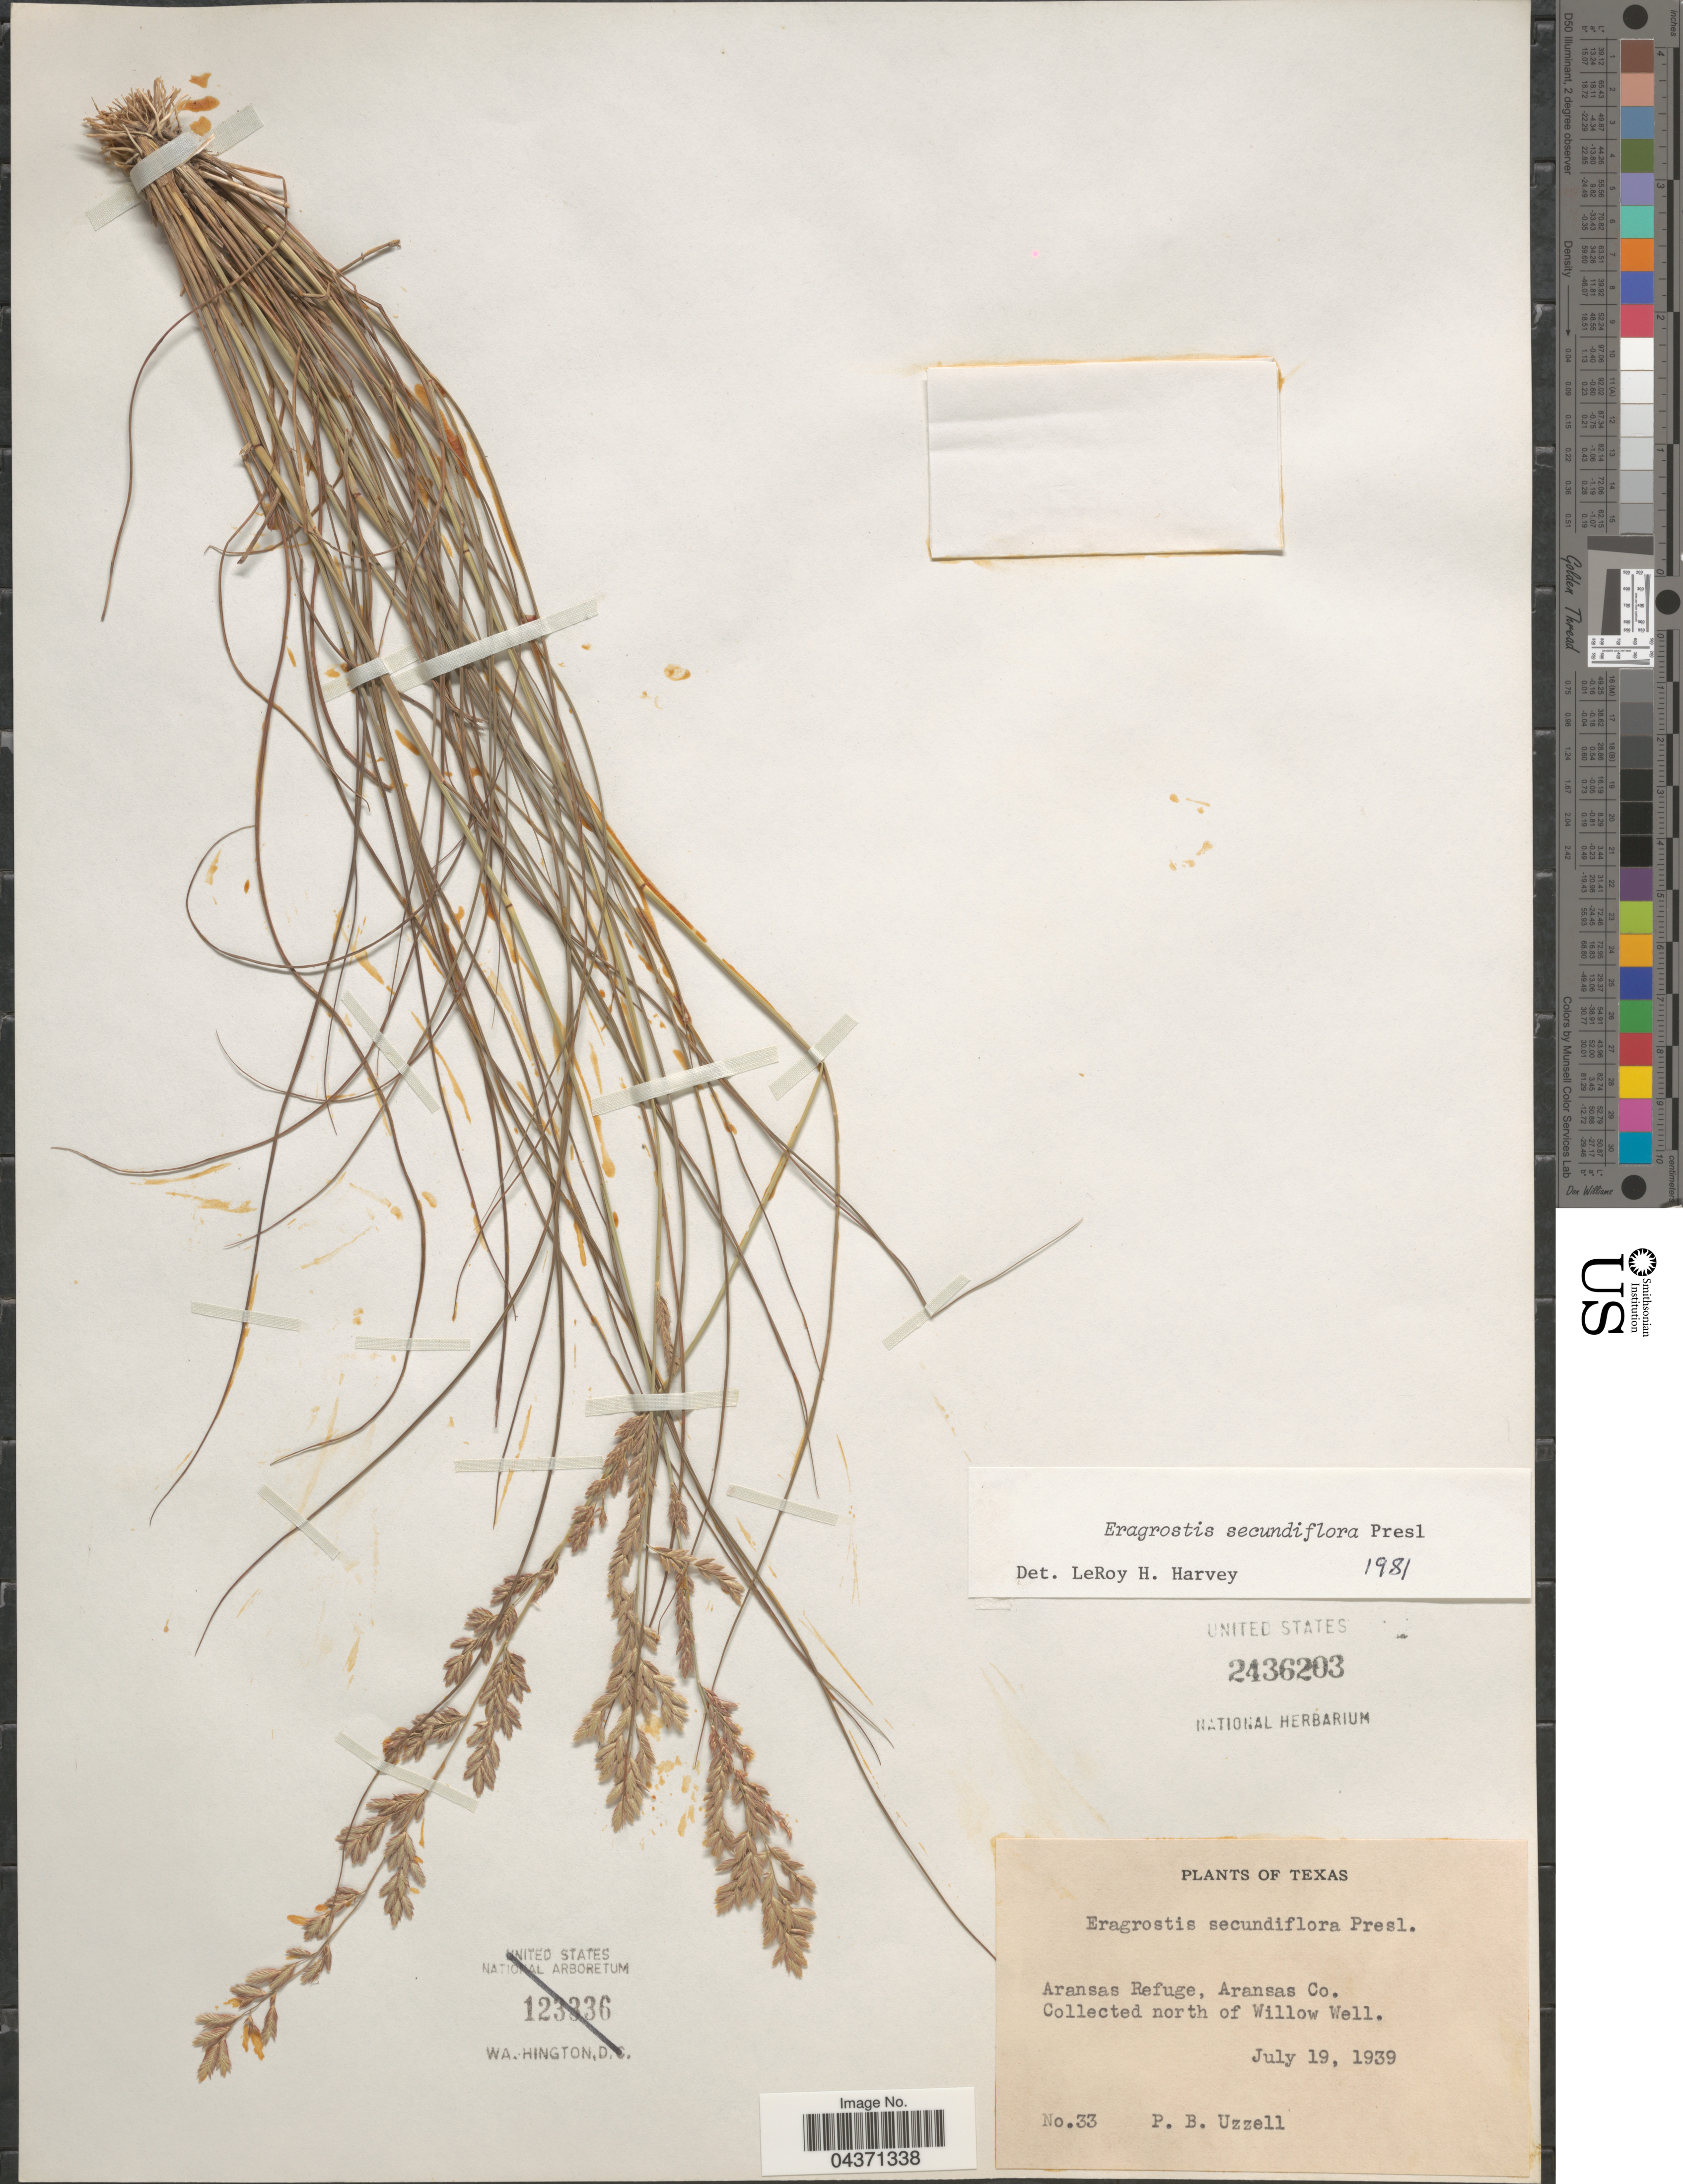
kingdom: Plantae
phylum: Tracheophyta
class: Liliopsida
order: Poales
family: Poaceae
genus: Eragrostis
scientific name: Eragrostis secundiflora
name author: J. Presl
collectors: P. Uzzell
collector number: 33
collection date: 1939-07-19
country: United States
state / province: Texas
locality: Aransas Refuge, Aransas Co. North of Willow Well.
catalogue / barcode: US 2436203